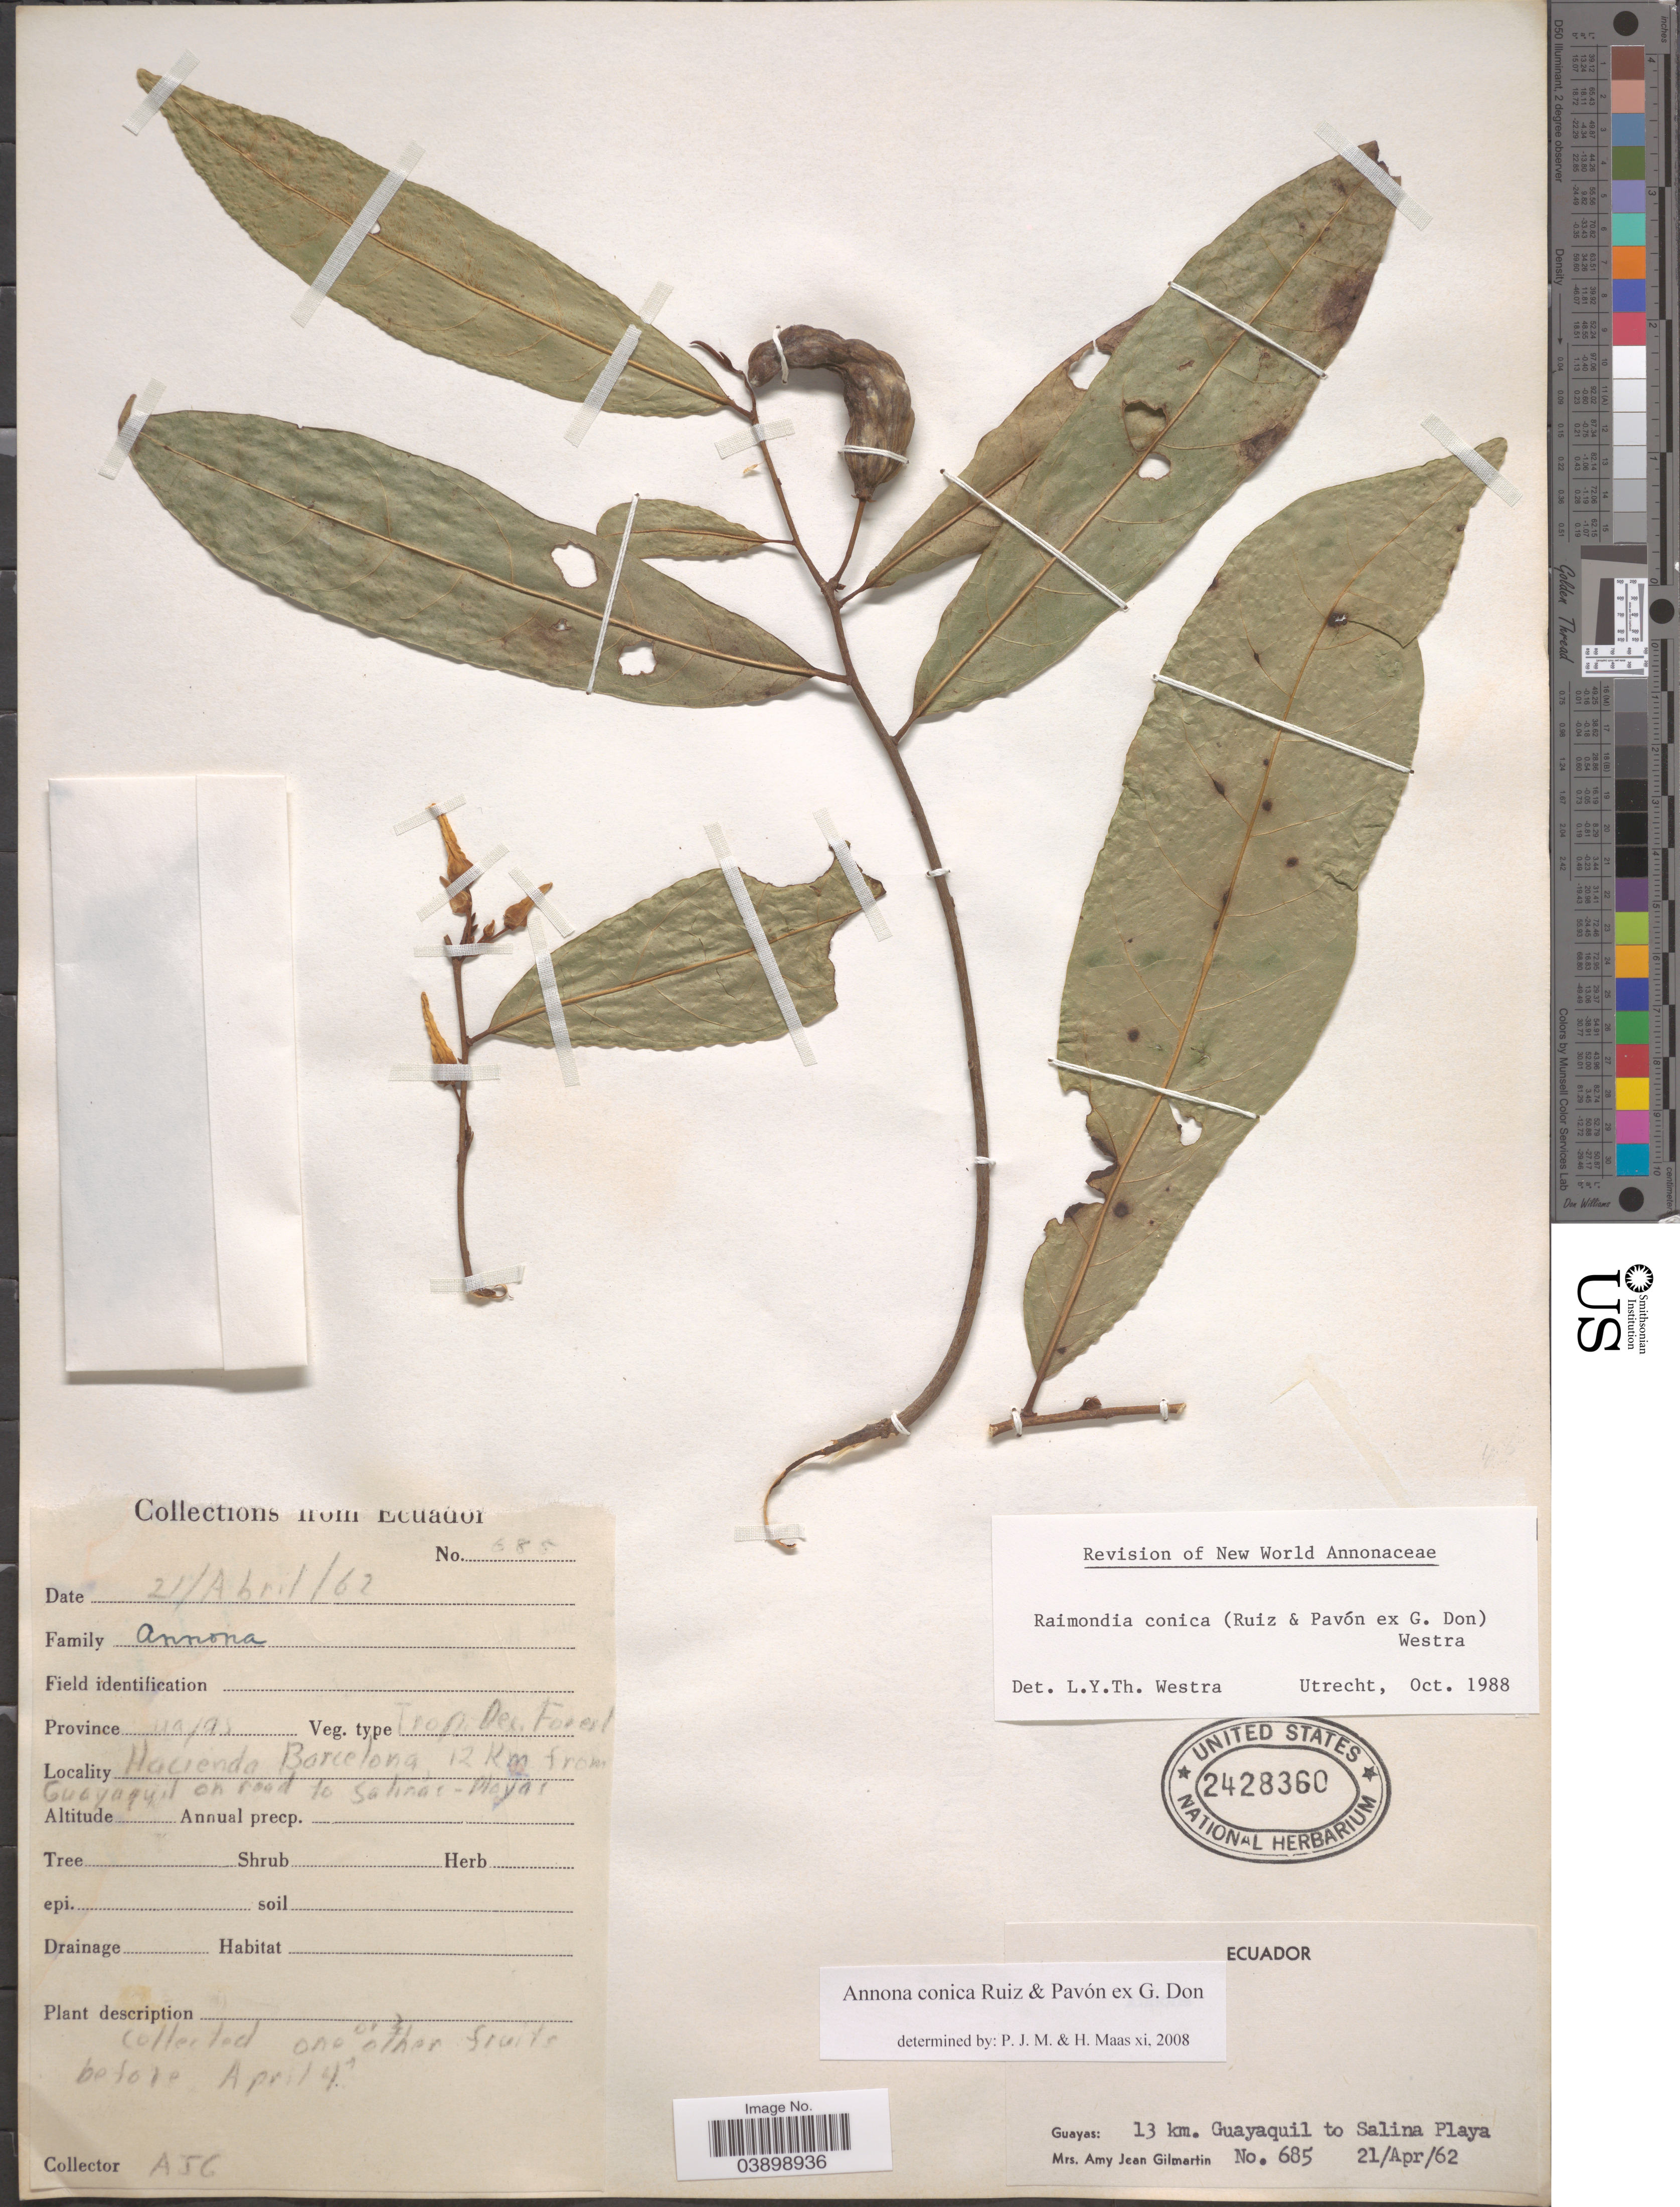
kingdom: Plantae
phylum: Tracheophyta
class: Magnoliopsida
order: Magnoliales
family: Annonaceae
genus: Annona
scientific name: Annona conica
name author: Ruiz & Pav. ex G. Don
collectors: A. Gilmartin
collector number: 685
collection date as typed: Transcribed d/m/y: 21/4/62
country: Ecuador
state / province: Guayas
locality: Hacienda Barcelona, 12 Km from Guayaquil on road to Salina Playa. 13 km.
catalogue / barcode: US 2428360